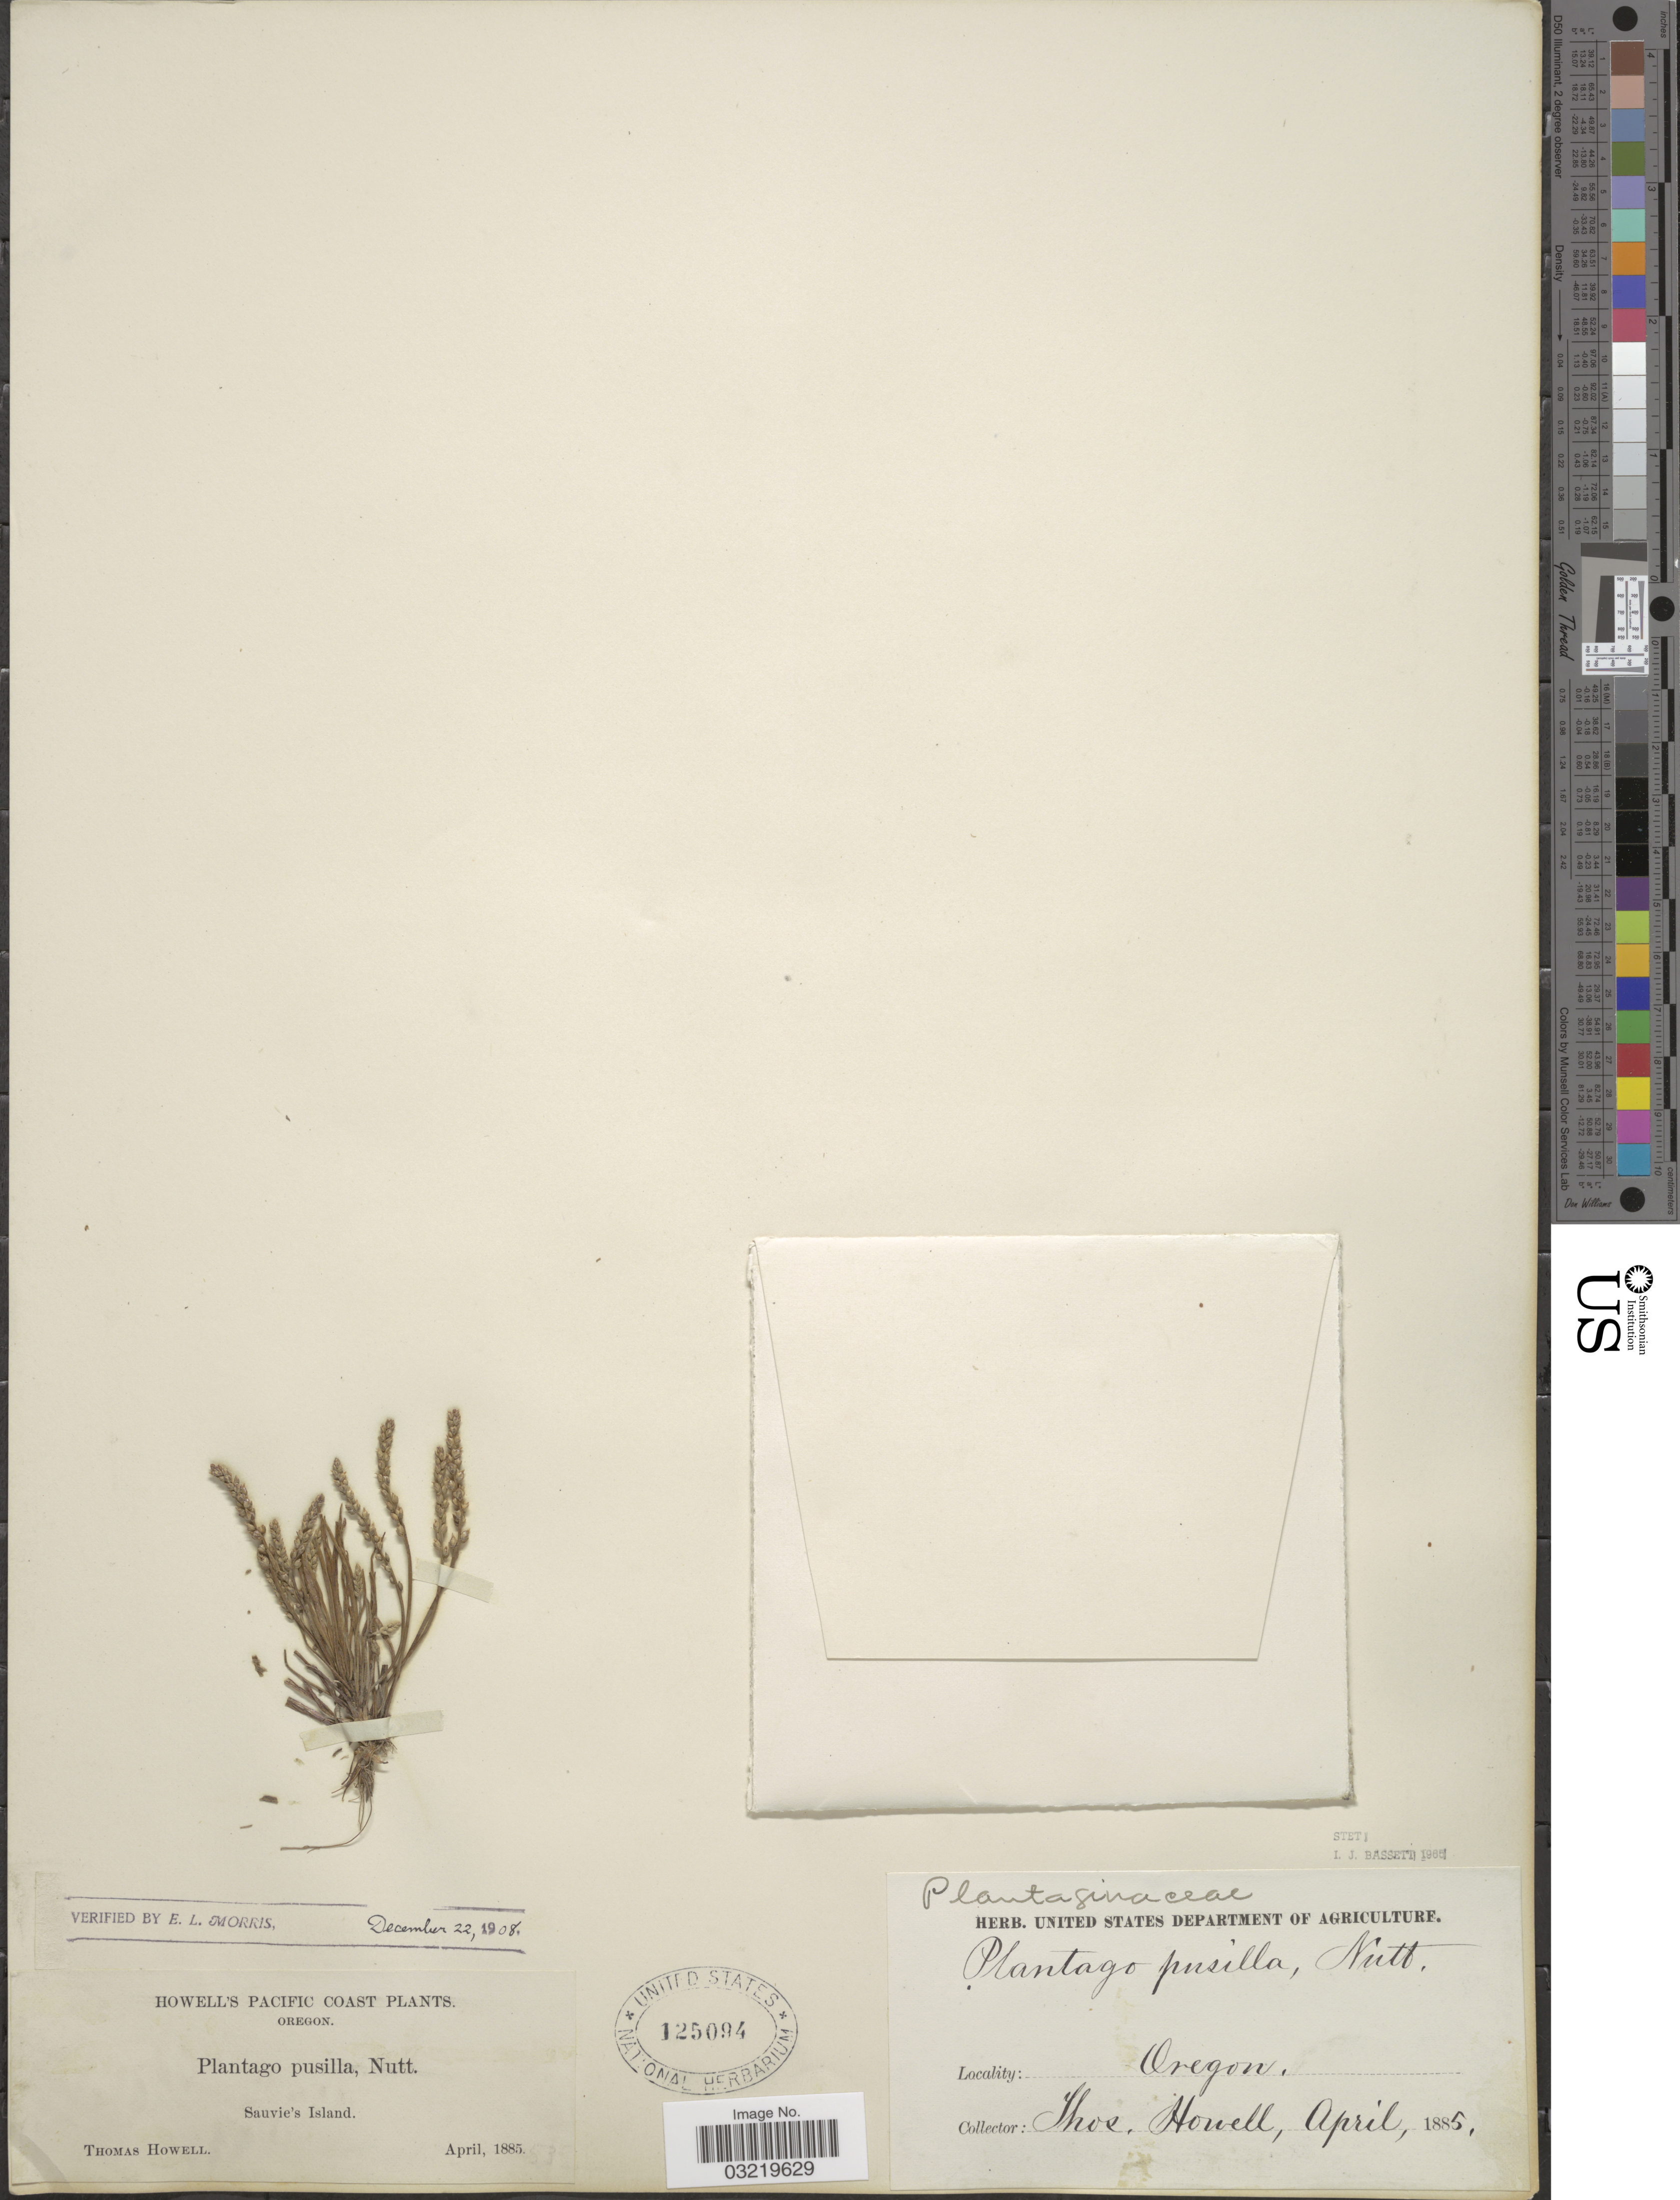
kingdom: Plantae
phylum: Tracheophyta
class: Magnoliopsida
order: Lamiales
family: Plantaginaceae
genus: Plantago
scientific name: Plantago pusilla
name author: Nutt.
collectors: T. Howell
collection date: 1885-04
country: United States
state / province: Oregon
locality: Pacific Coast. Sauvie's Island.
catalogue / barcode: US 125094